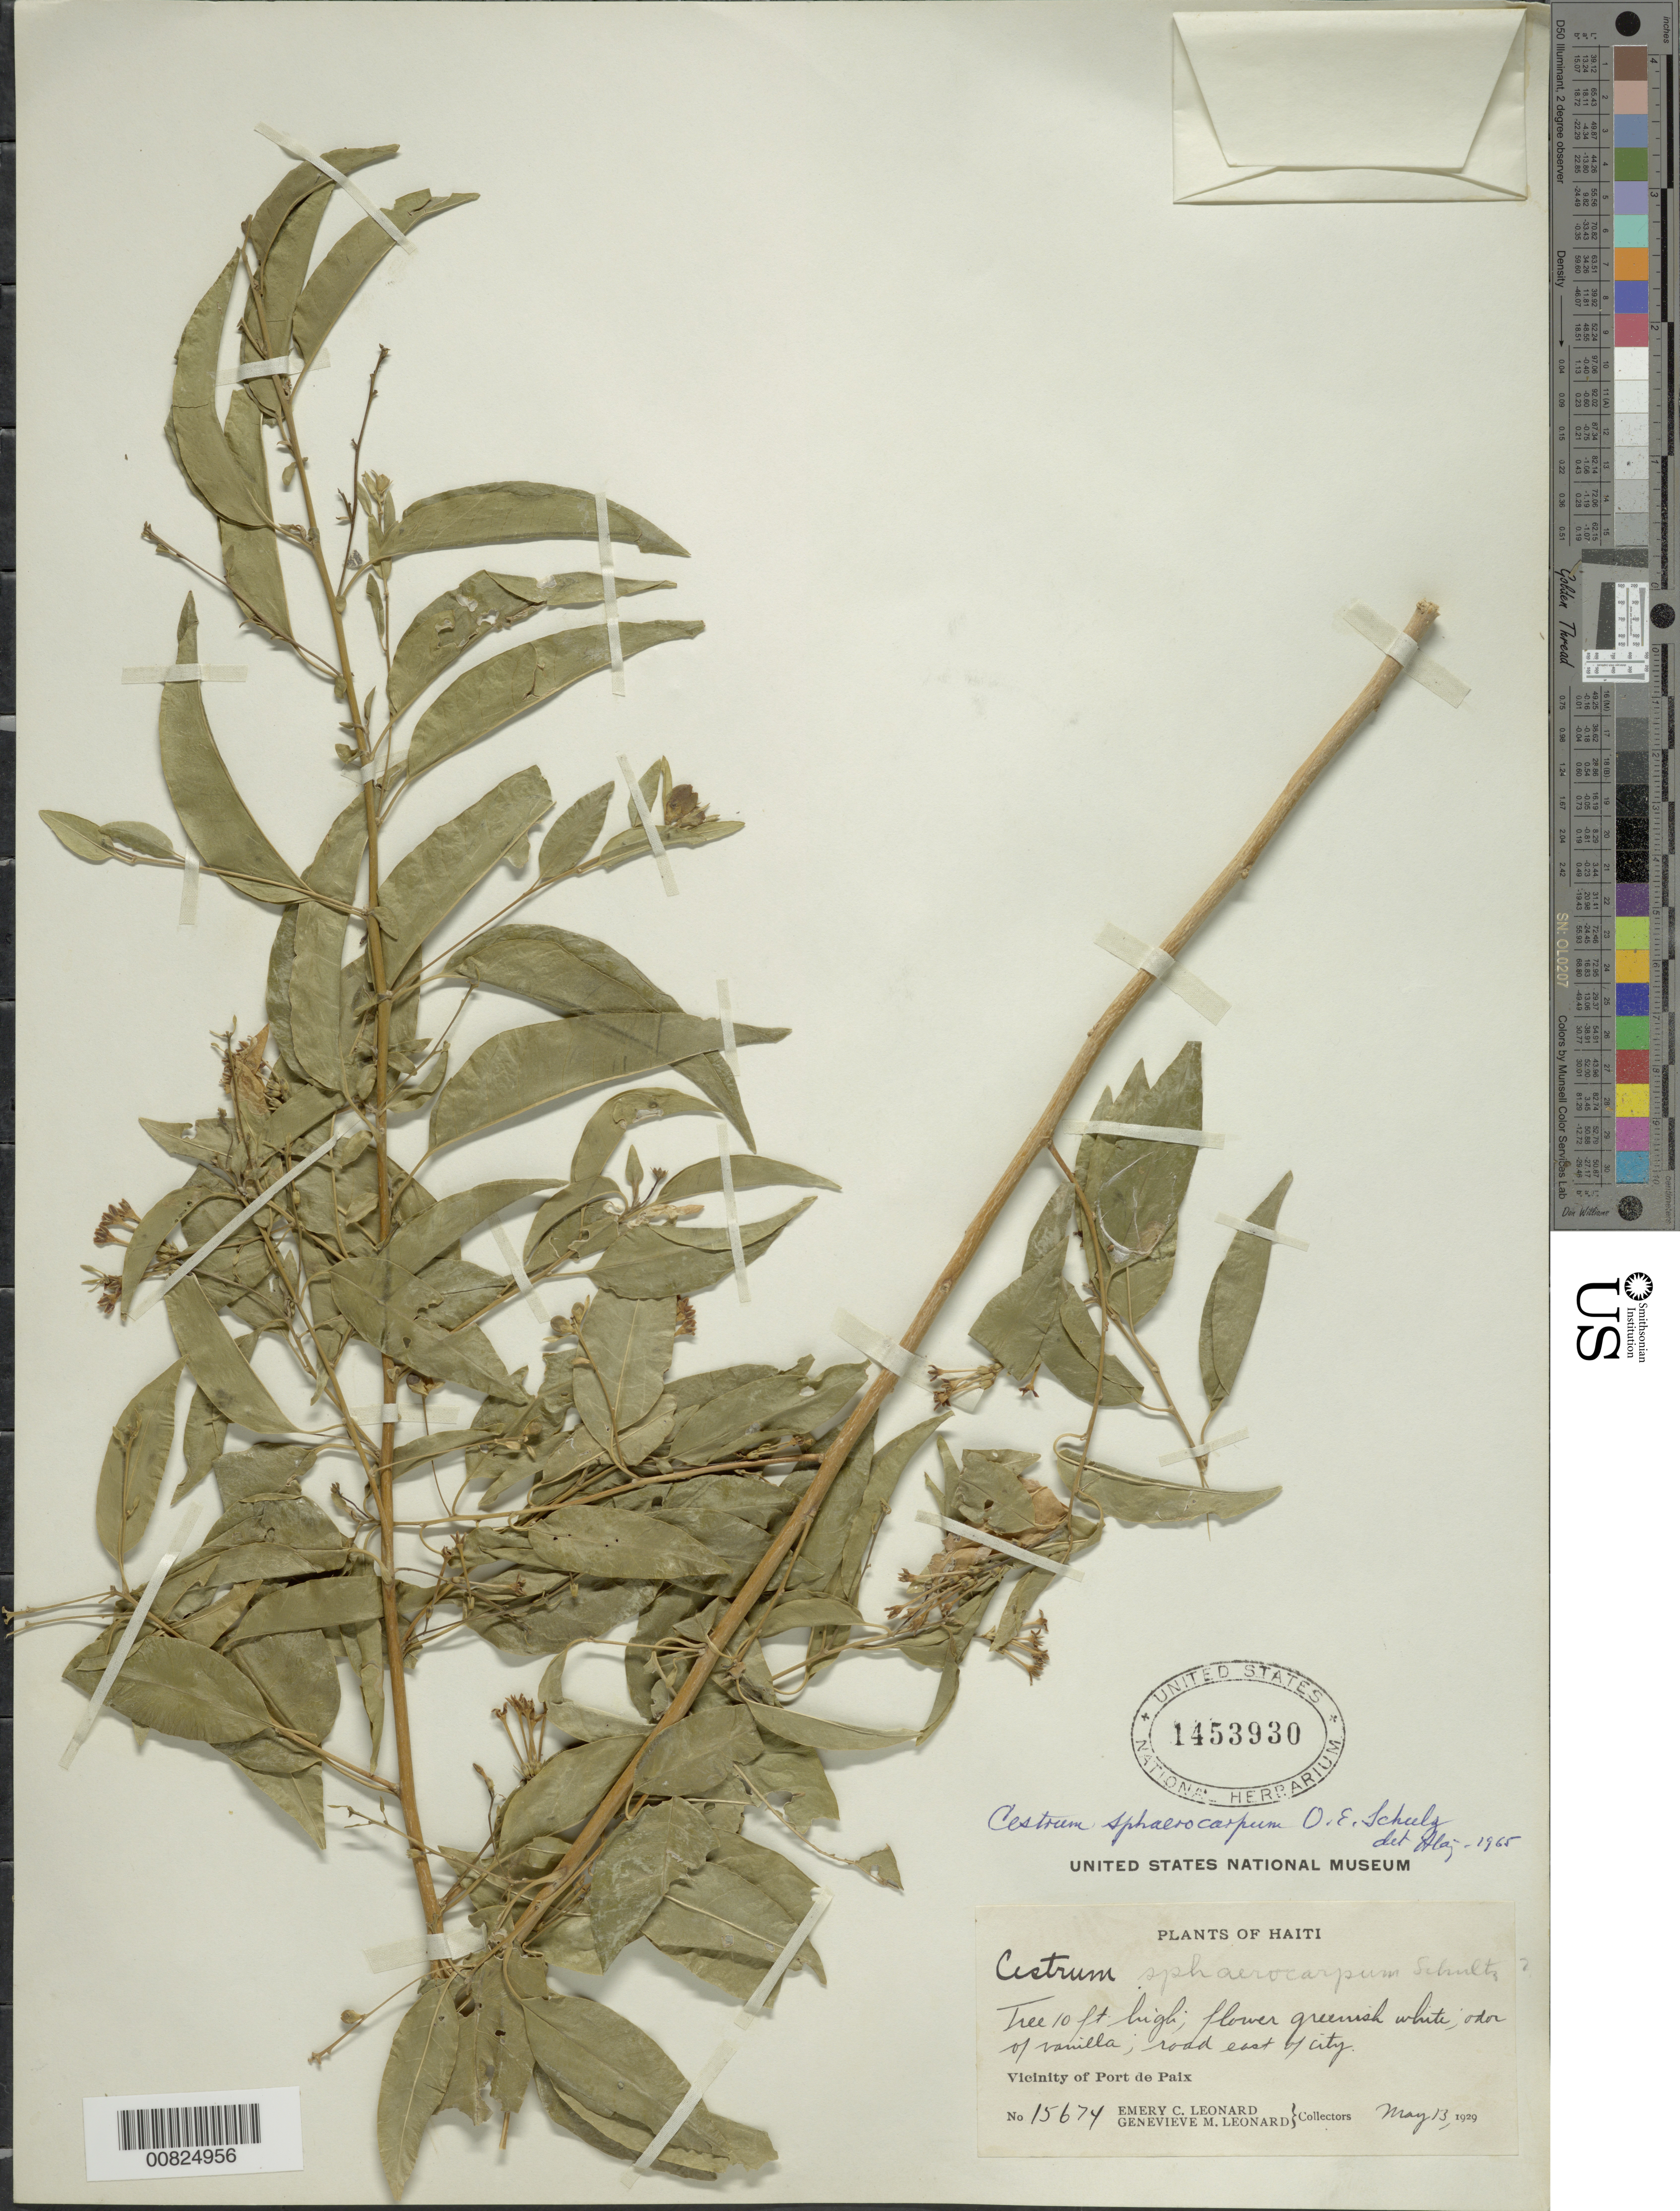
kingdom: Plantae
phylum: Tracheophyta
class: Magnoliopsida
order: Solanales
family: Solanaceae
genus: Cestrum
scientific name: Cestrum sphaerocarpum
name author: O.E. Schulz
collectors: E. C. Leonard & G. M. Leonard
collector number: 15674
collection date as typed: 13 May 1929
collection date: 1929-05-13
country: Haiti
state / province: Nord-Ouest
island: Hispaniola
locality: Vicinity of Port de Paix, E of city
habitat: On road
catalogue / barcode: US 1453930